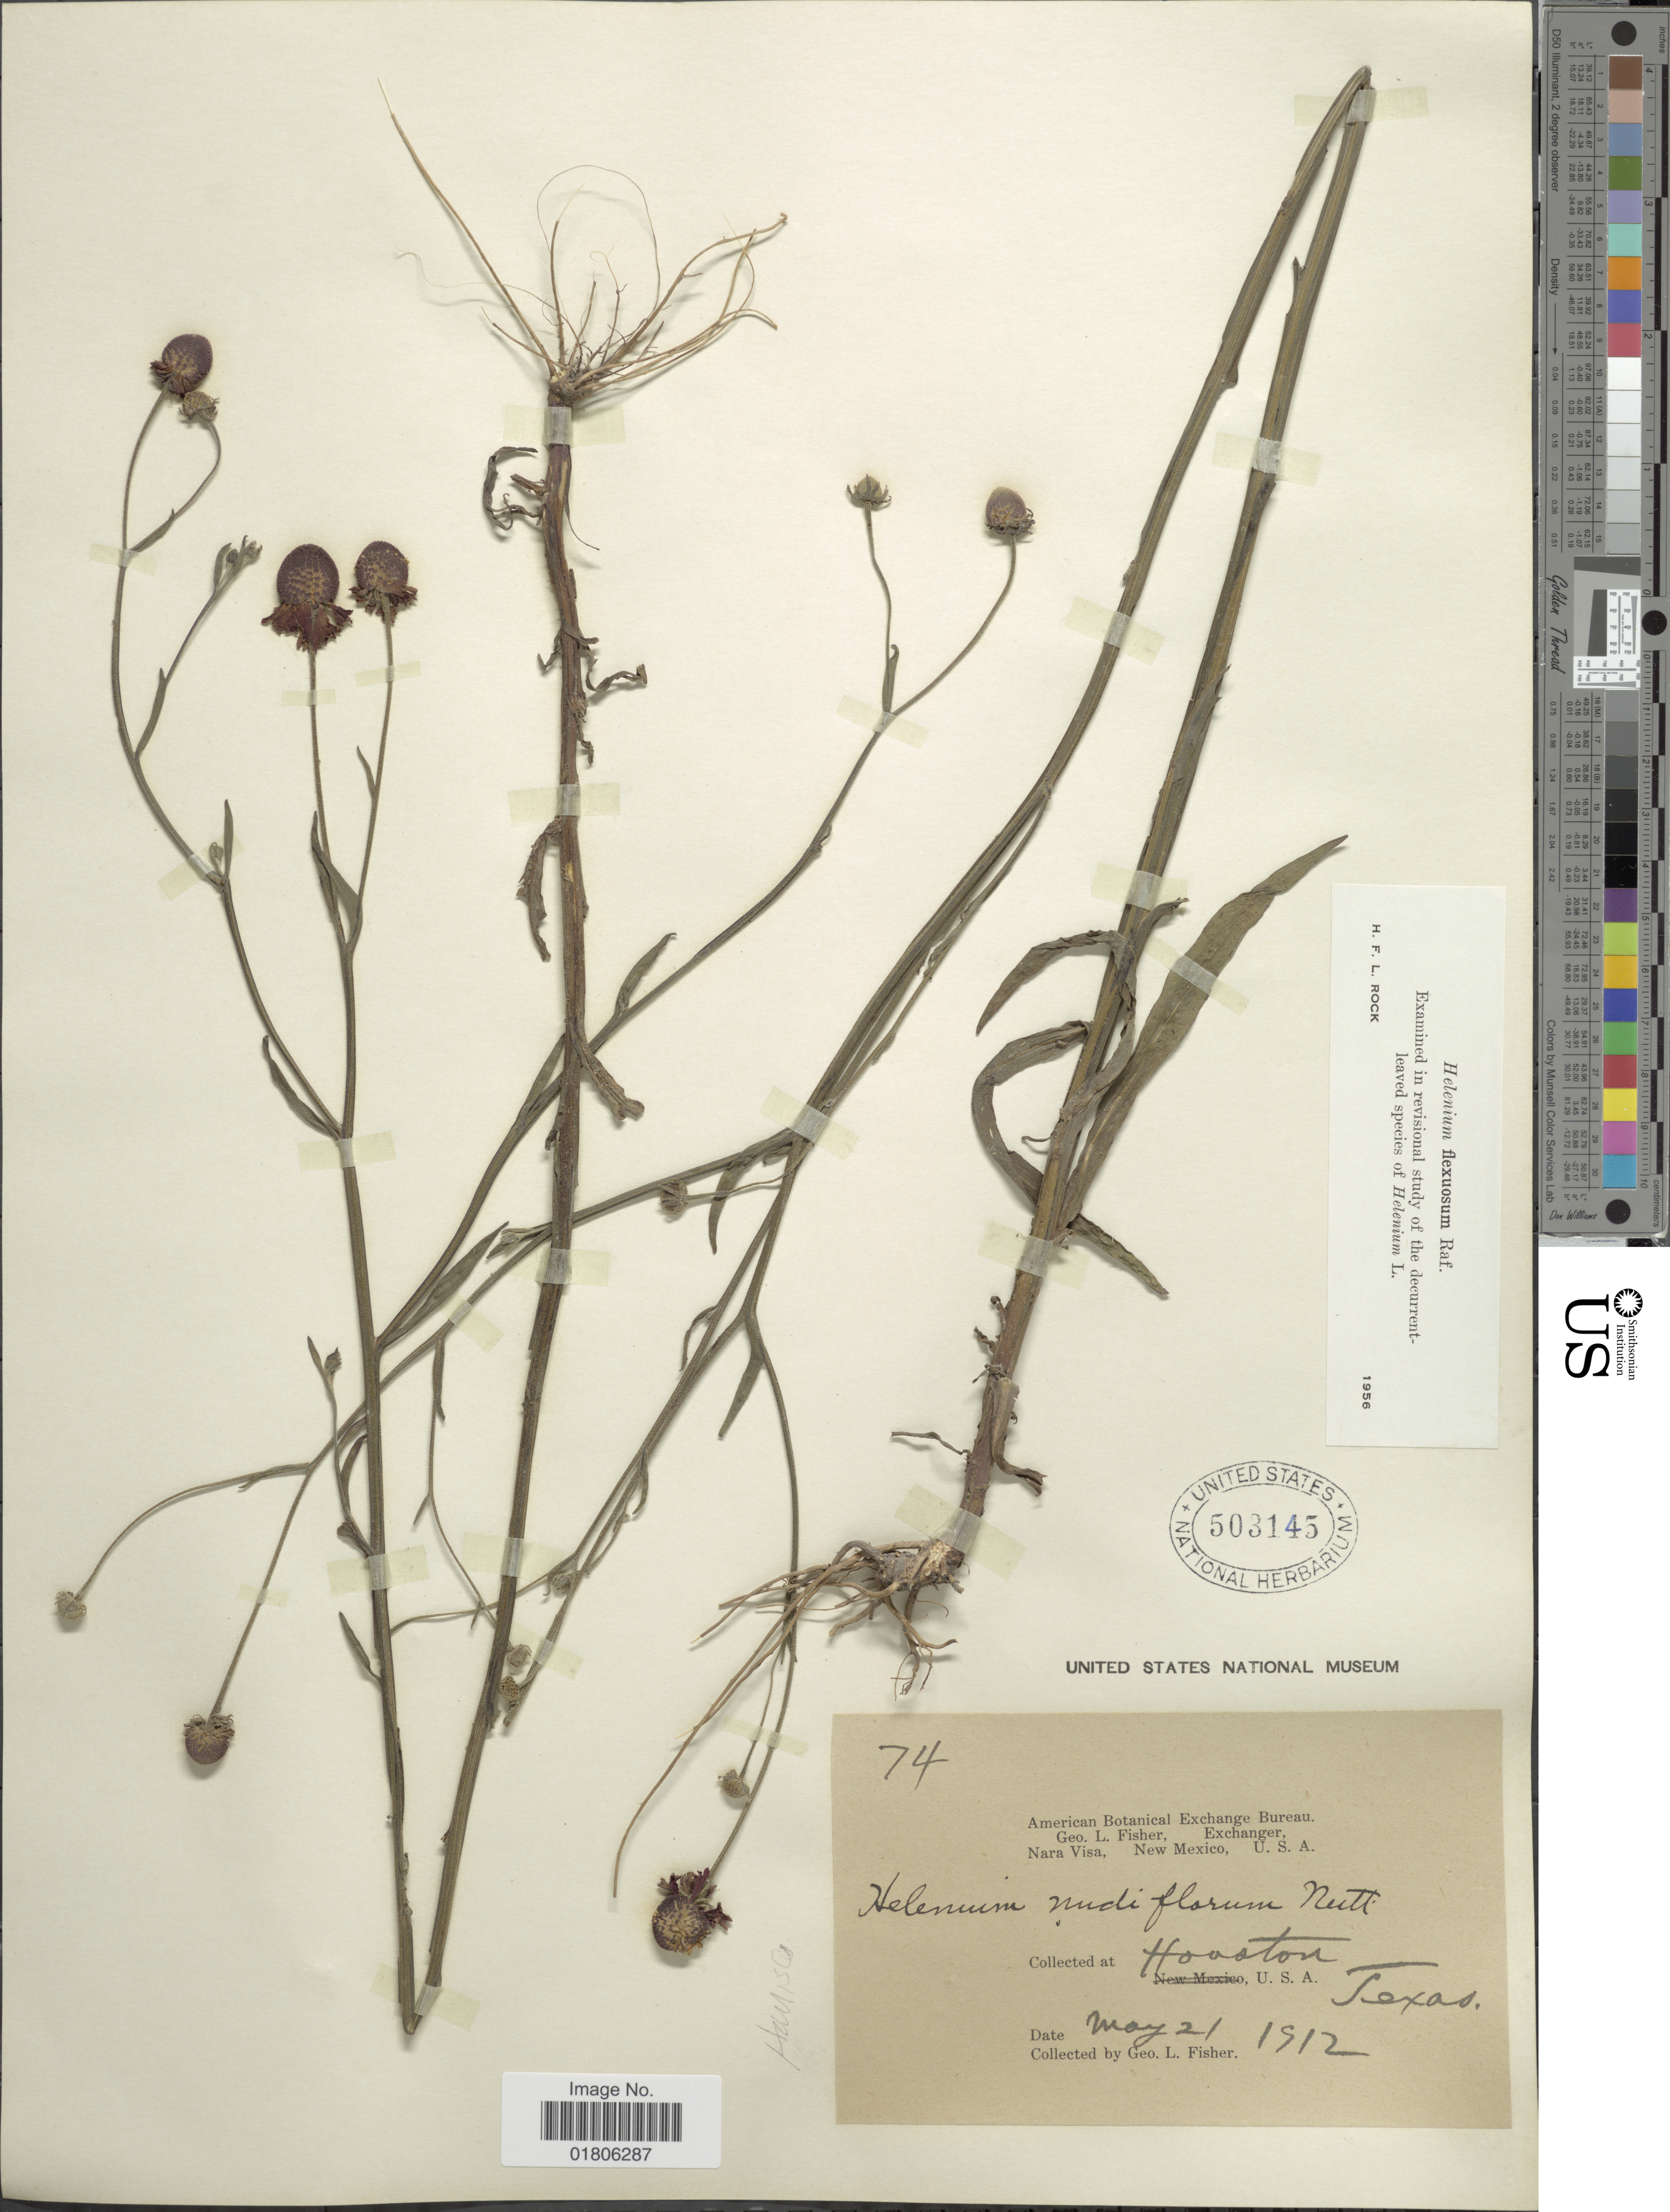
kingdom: Plantae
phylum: Tracheophyta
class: Magnoliopsida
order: Asterales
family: Asteraceae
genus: Helenium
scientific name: Helenium flexuosum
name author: Raf.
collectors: G. L. Fisher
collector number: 74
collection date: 1912-05-21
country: United States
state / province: Texas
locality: Houstan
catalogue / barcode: US 503145